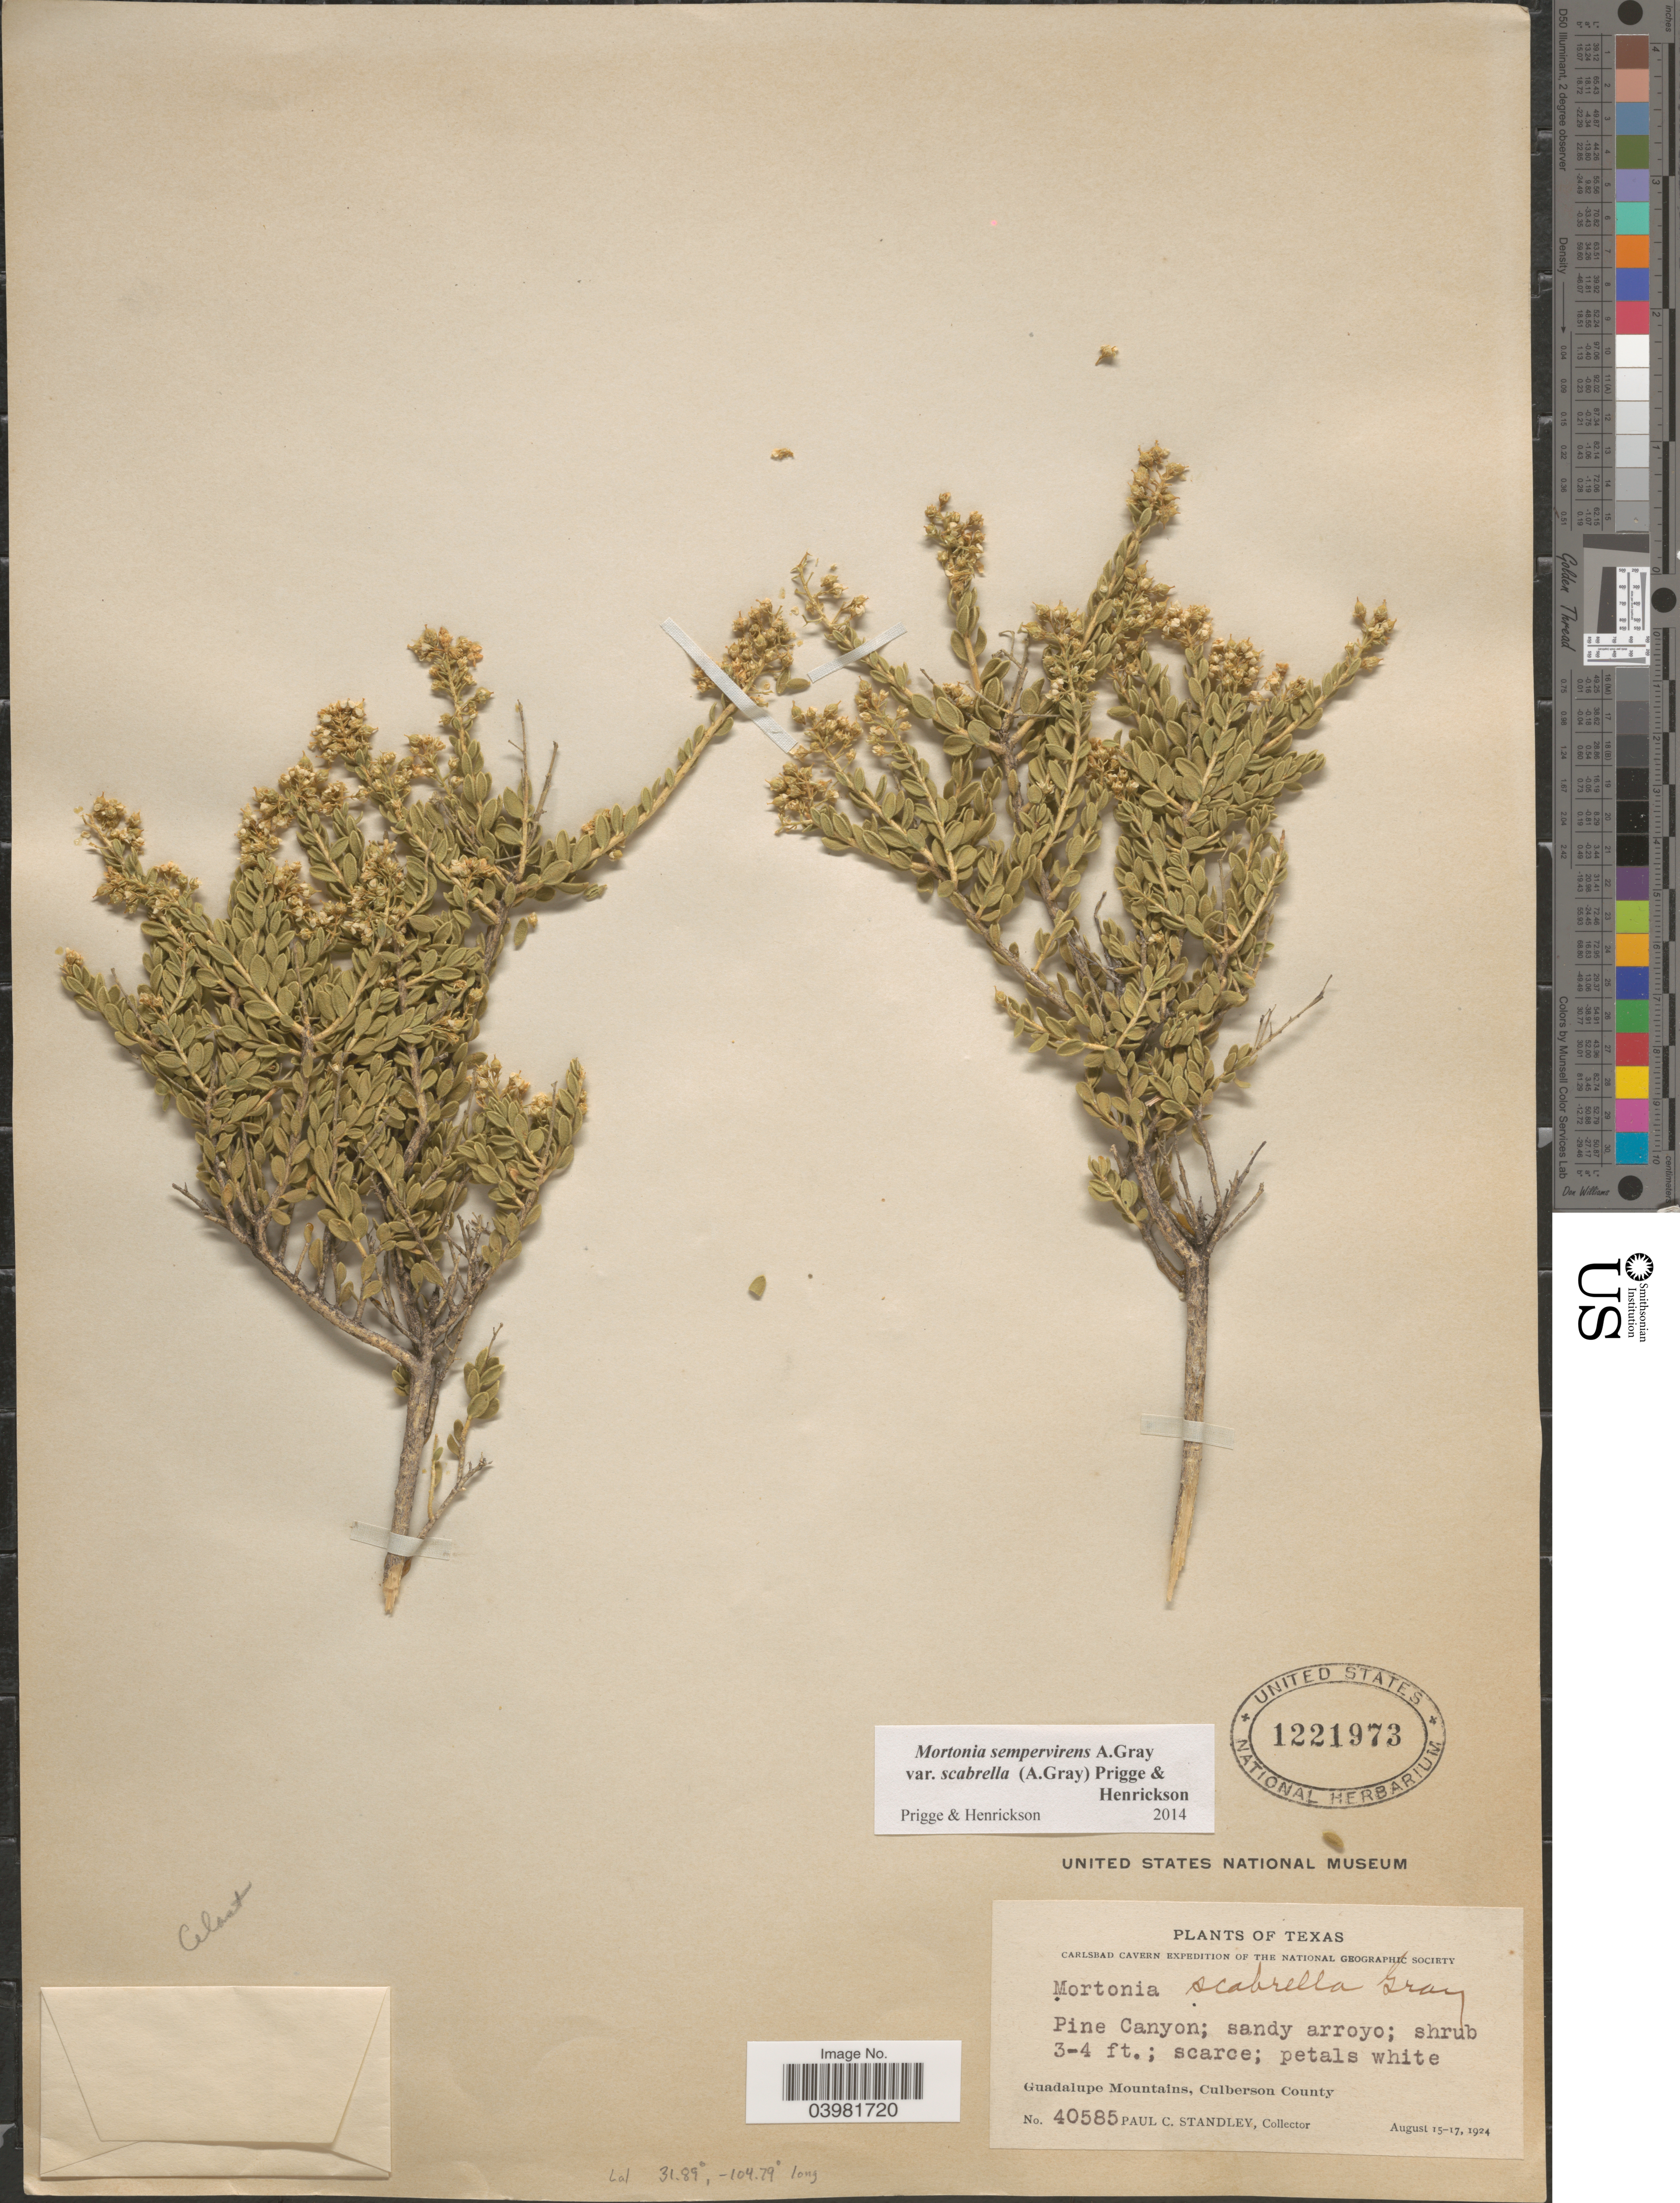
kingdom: Plantae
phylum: Tracheophyta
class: Magnoliopsida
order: Celastrales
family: Celastraceae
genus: Mortonia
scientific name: Mortonia scabrella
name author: A. Gray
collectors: P. C. Standley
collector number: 40585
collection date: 1924-08-15/1924-08-17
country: United States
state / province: Texas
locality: Pine Canyon. Guadalupe Mountains, Culberson County.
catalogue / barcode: US 1221973